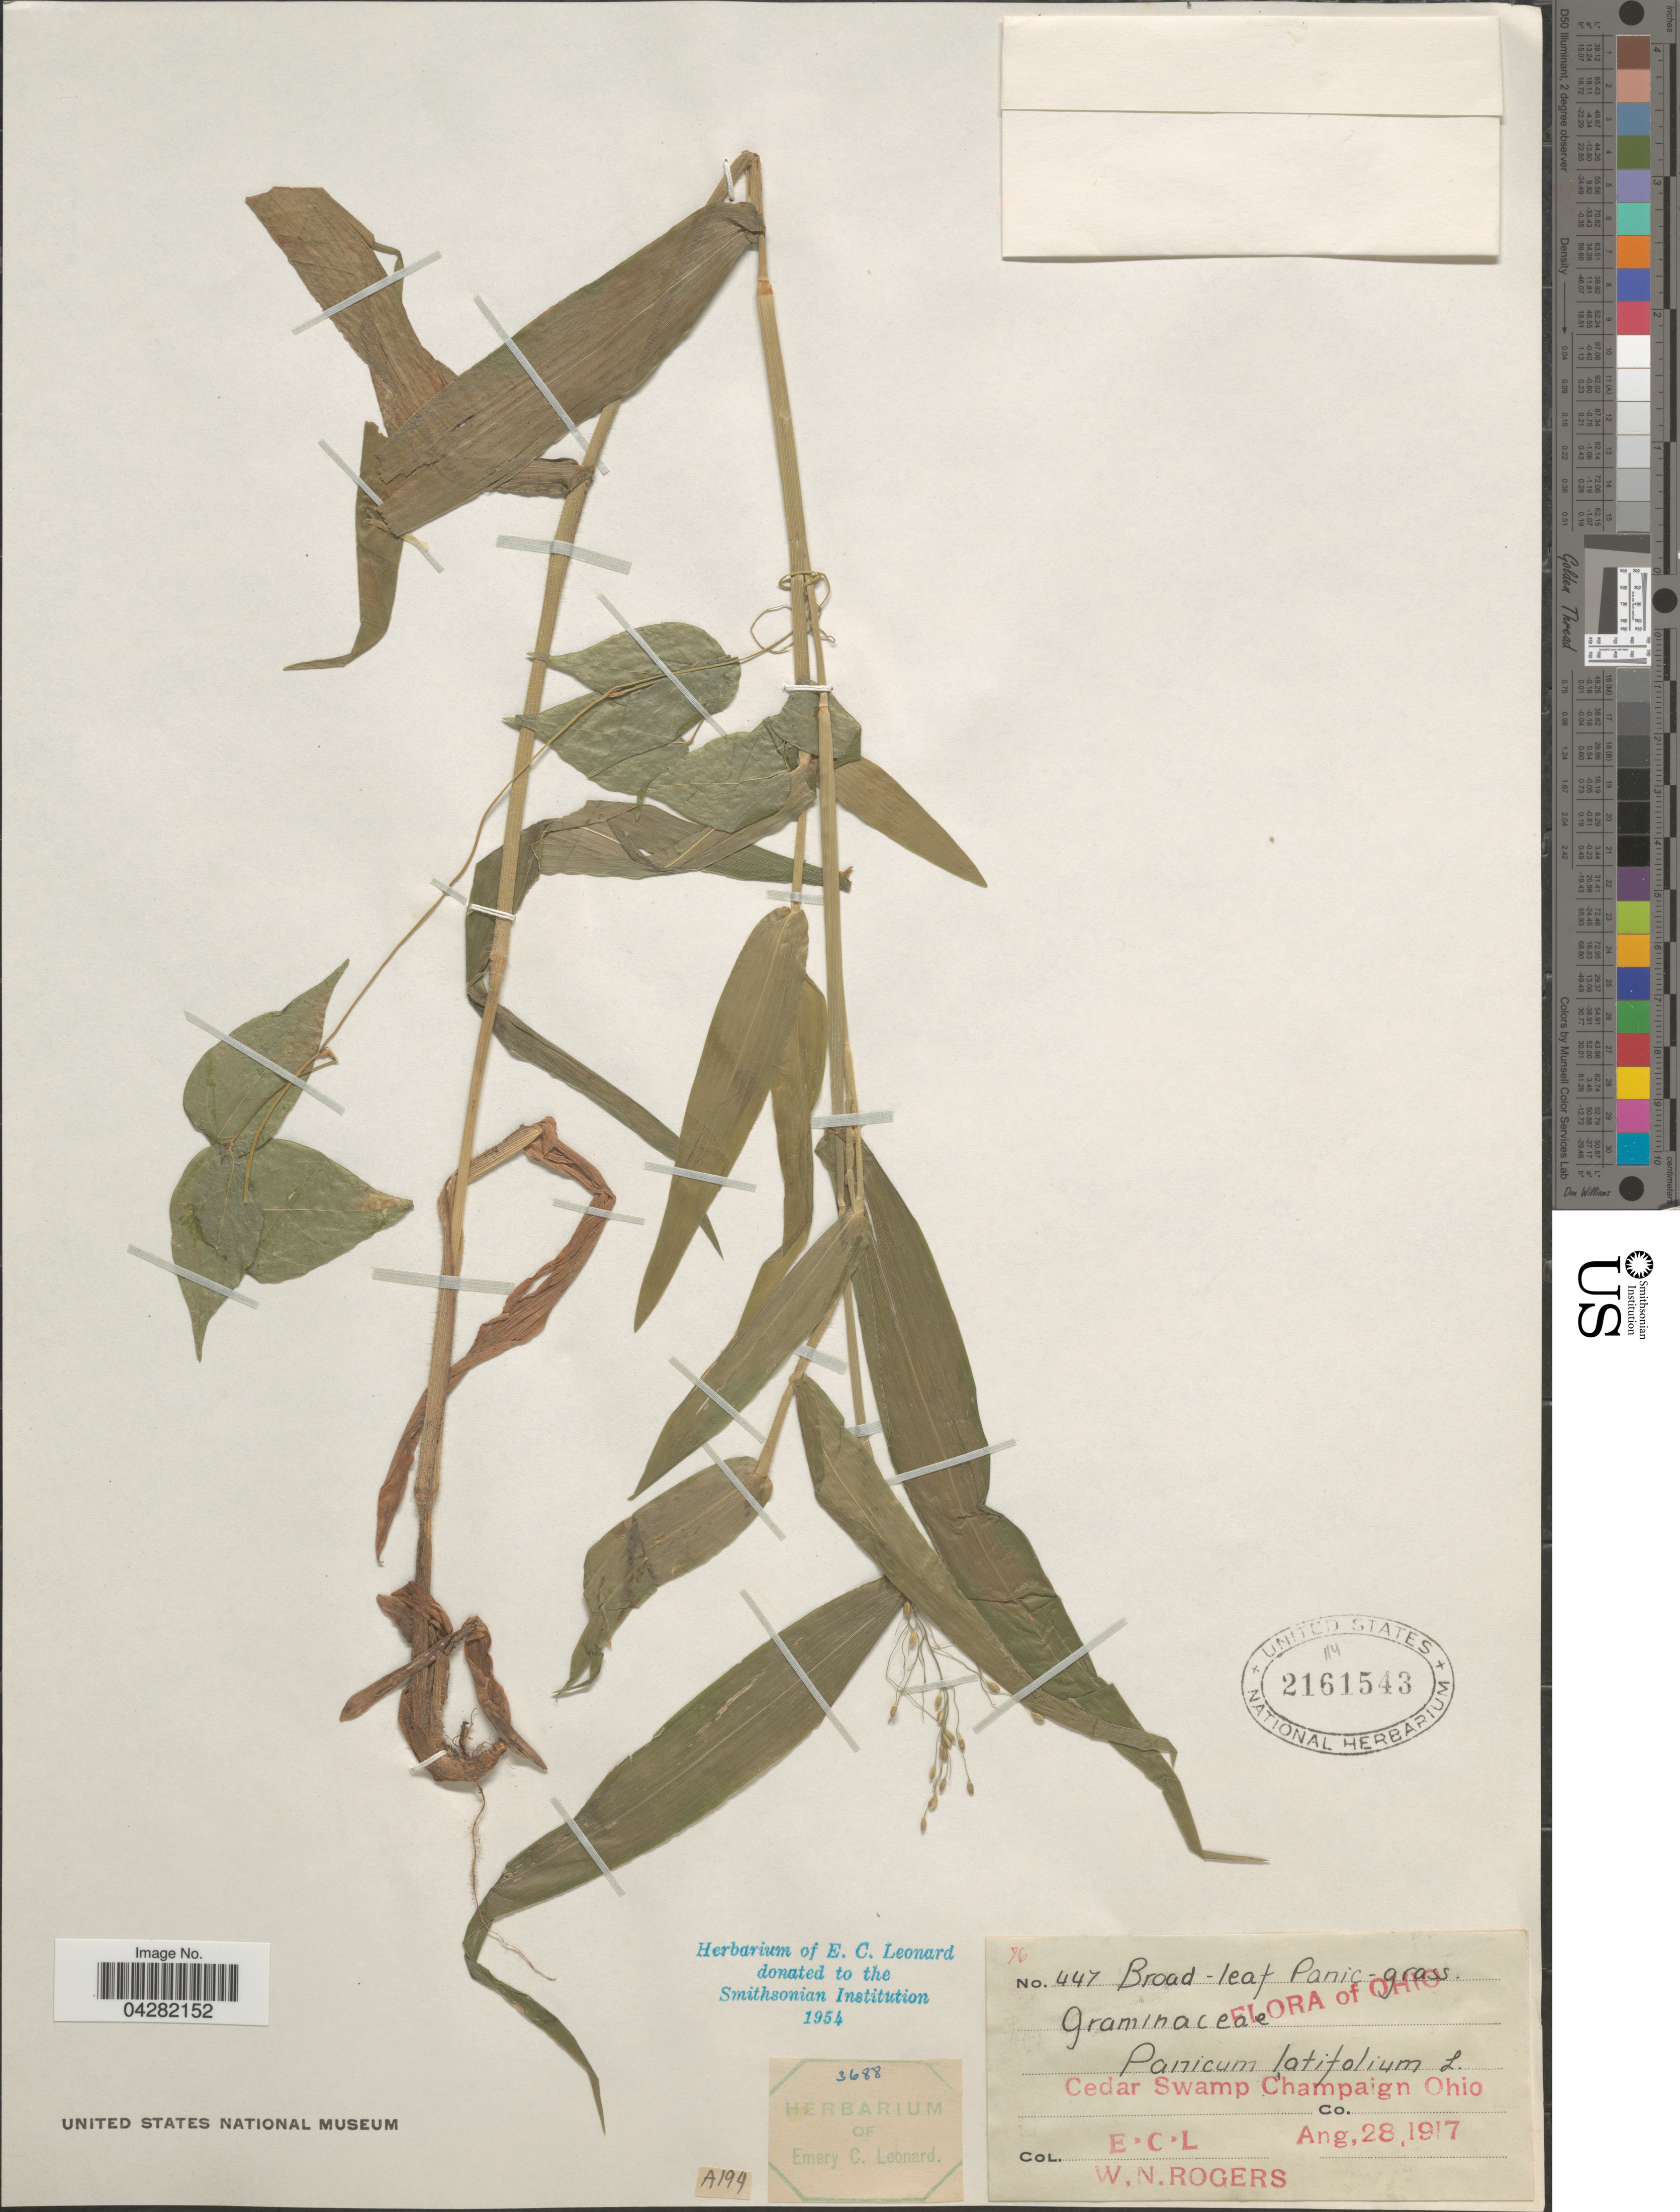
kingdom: Plantae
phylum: Tracheophyta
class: Liliopsida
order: Poales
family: Poaceae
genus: Dichanthelium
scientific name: Dichanthelium latifolium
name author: (L.) Harvill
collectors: E. C. Leonard & W. Rogers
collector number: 447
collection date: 1917-08-28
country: United States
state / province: Ohio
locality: Cedar Swamp Champaign.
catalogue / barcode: US 2161543